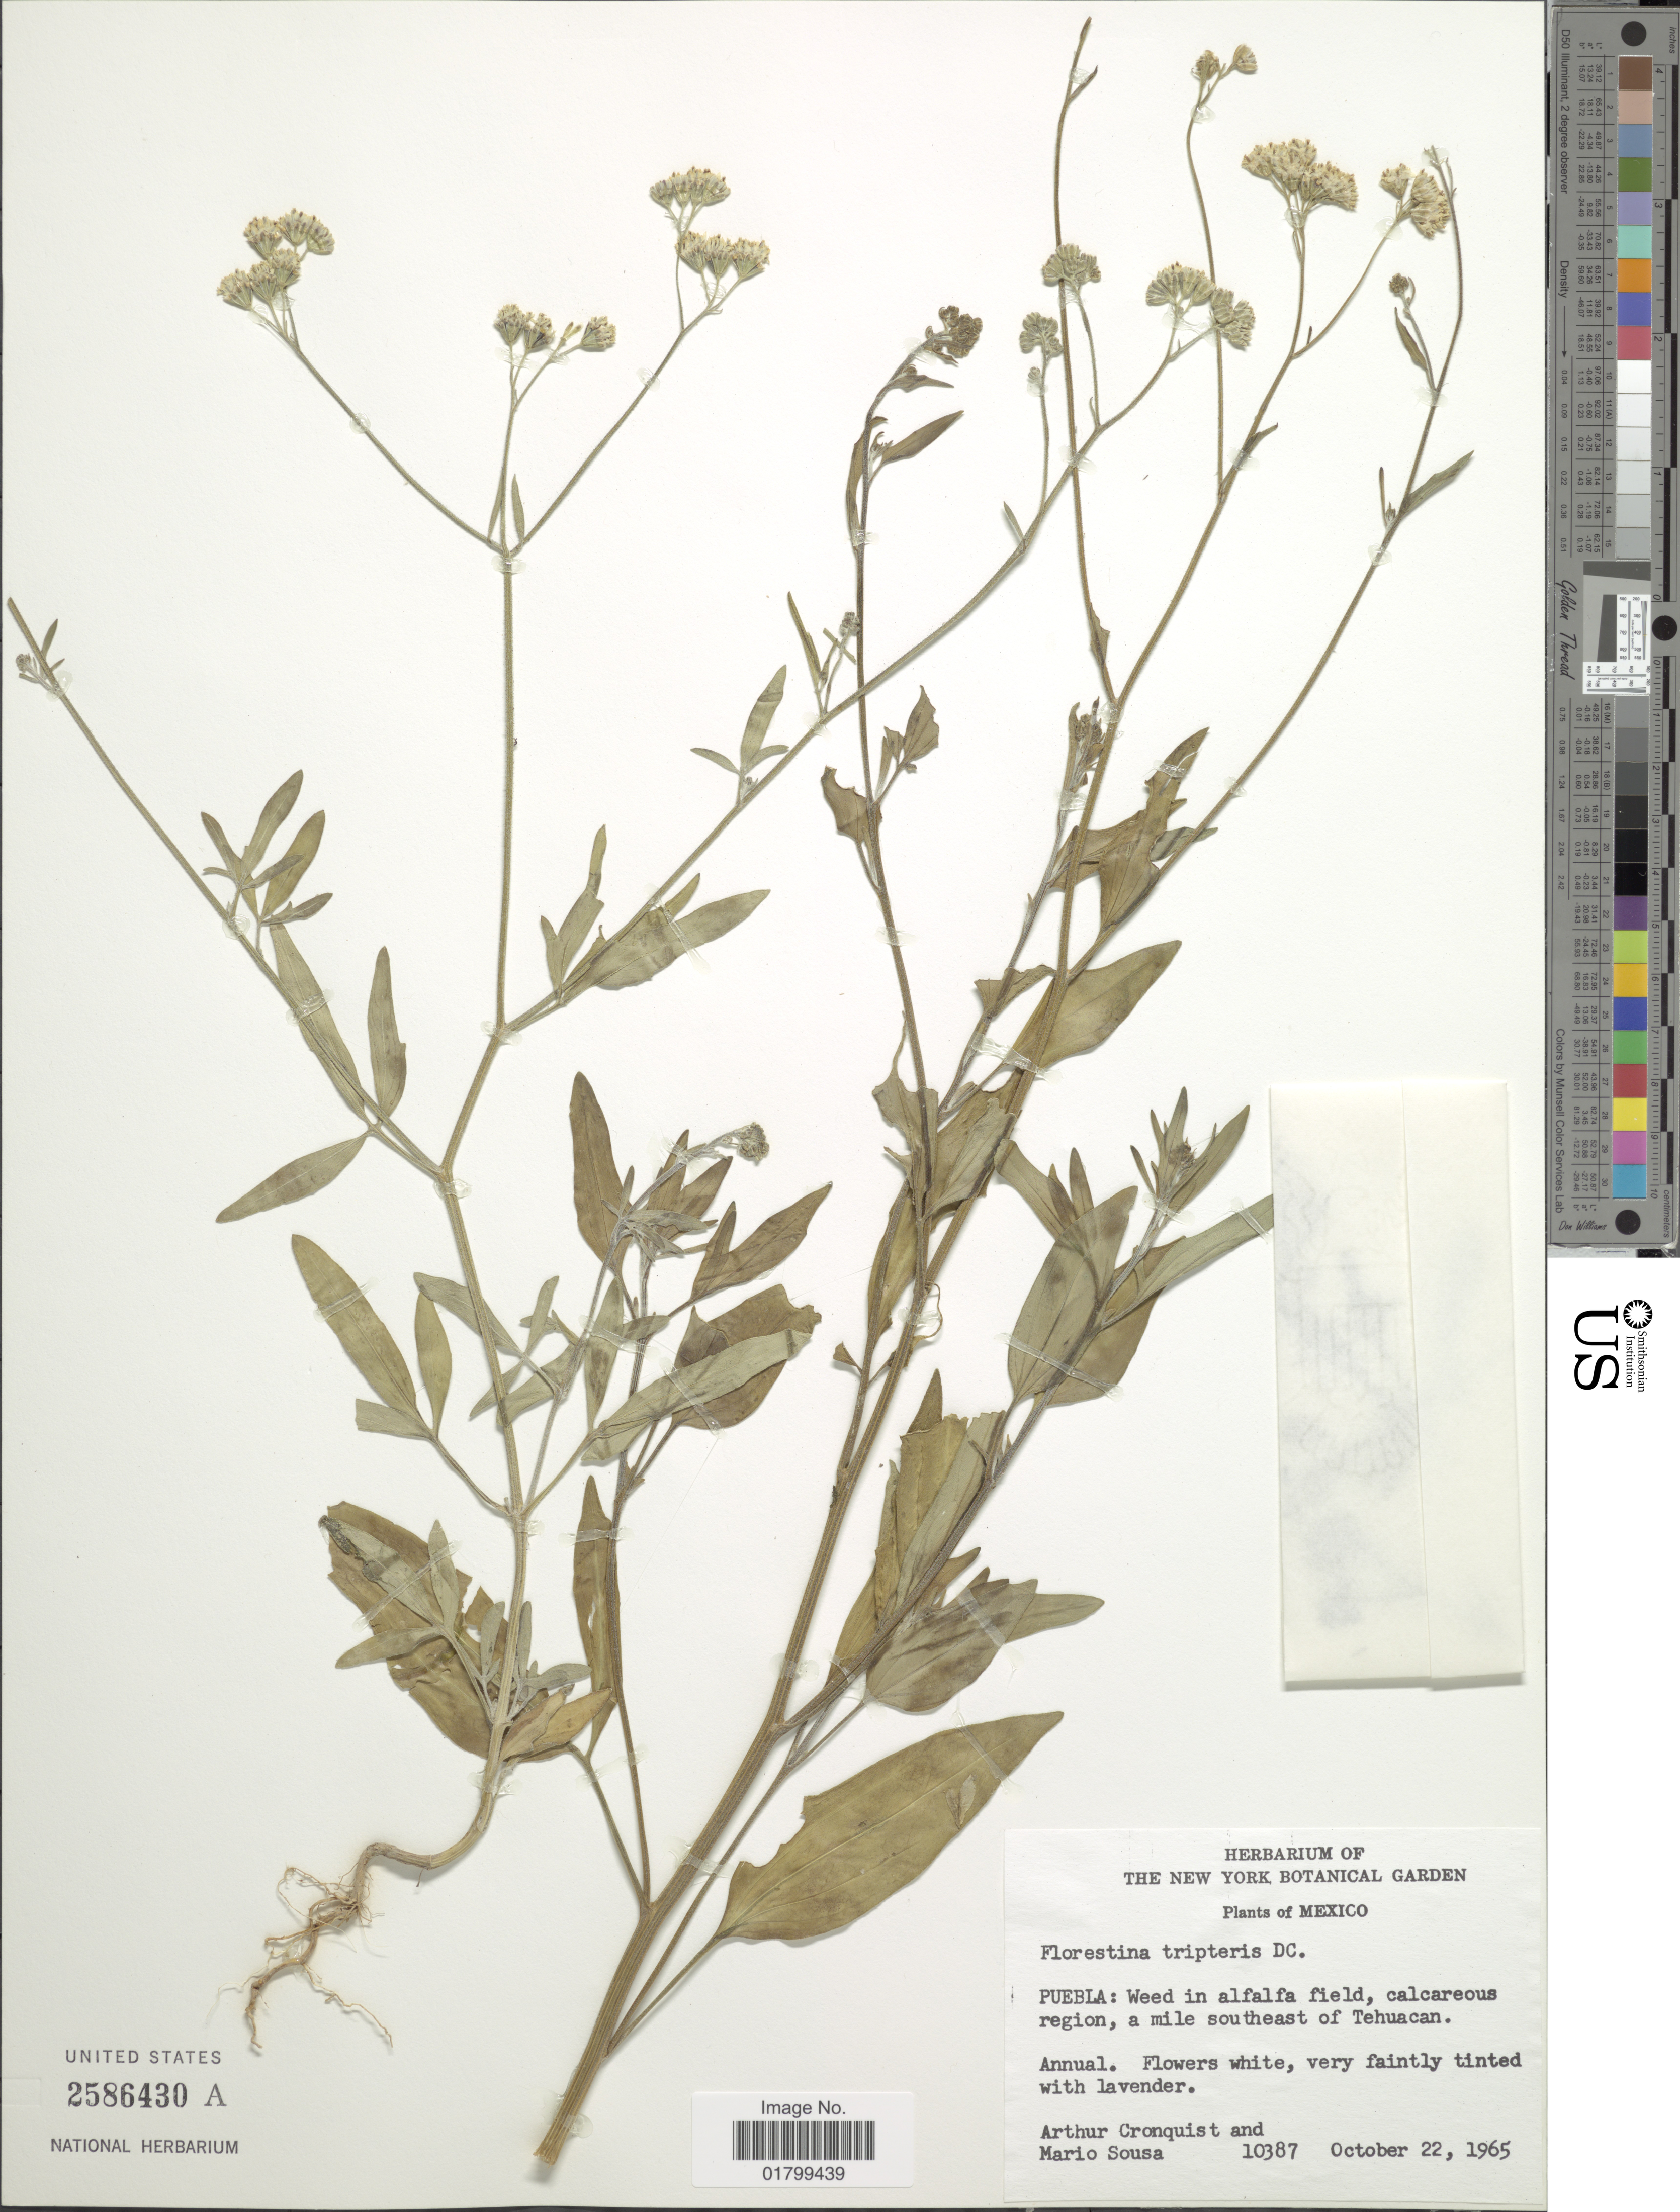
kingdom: Plantae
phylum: Tracheophyta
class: Magnoliopsida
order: Asterales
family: Asteraceae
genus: Florestina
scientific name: Florestina tripteris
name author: DC.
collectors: A. J. Cronquist & M. Sousa S.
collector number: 10387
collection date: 1965-10-22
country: Mexico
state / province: Puebla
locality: A mile southeast of Tehuacan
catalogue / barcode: US 2586430A